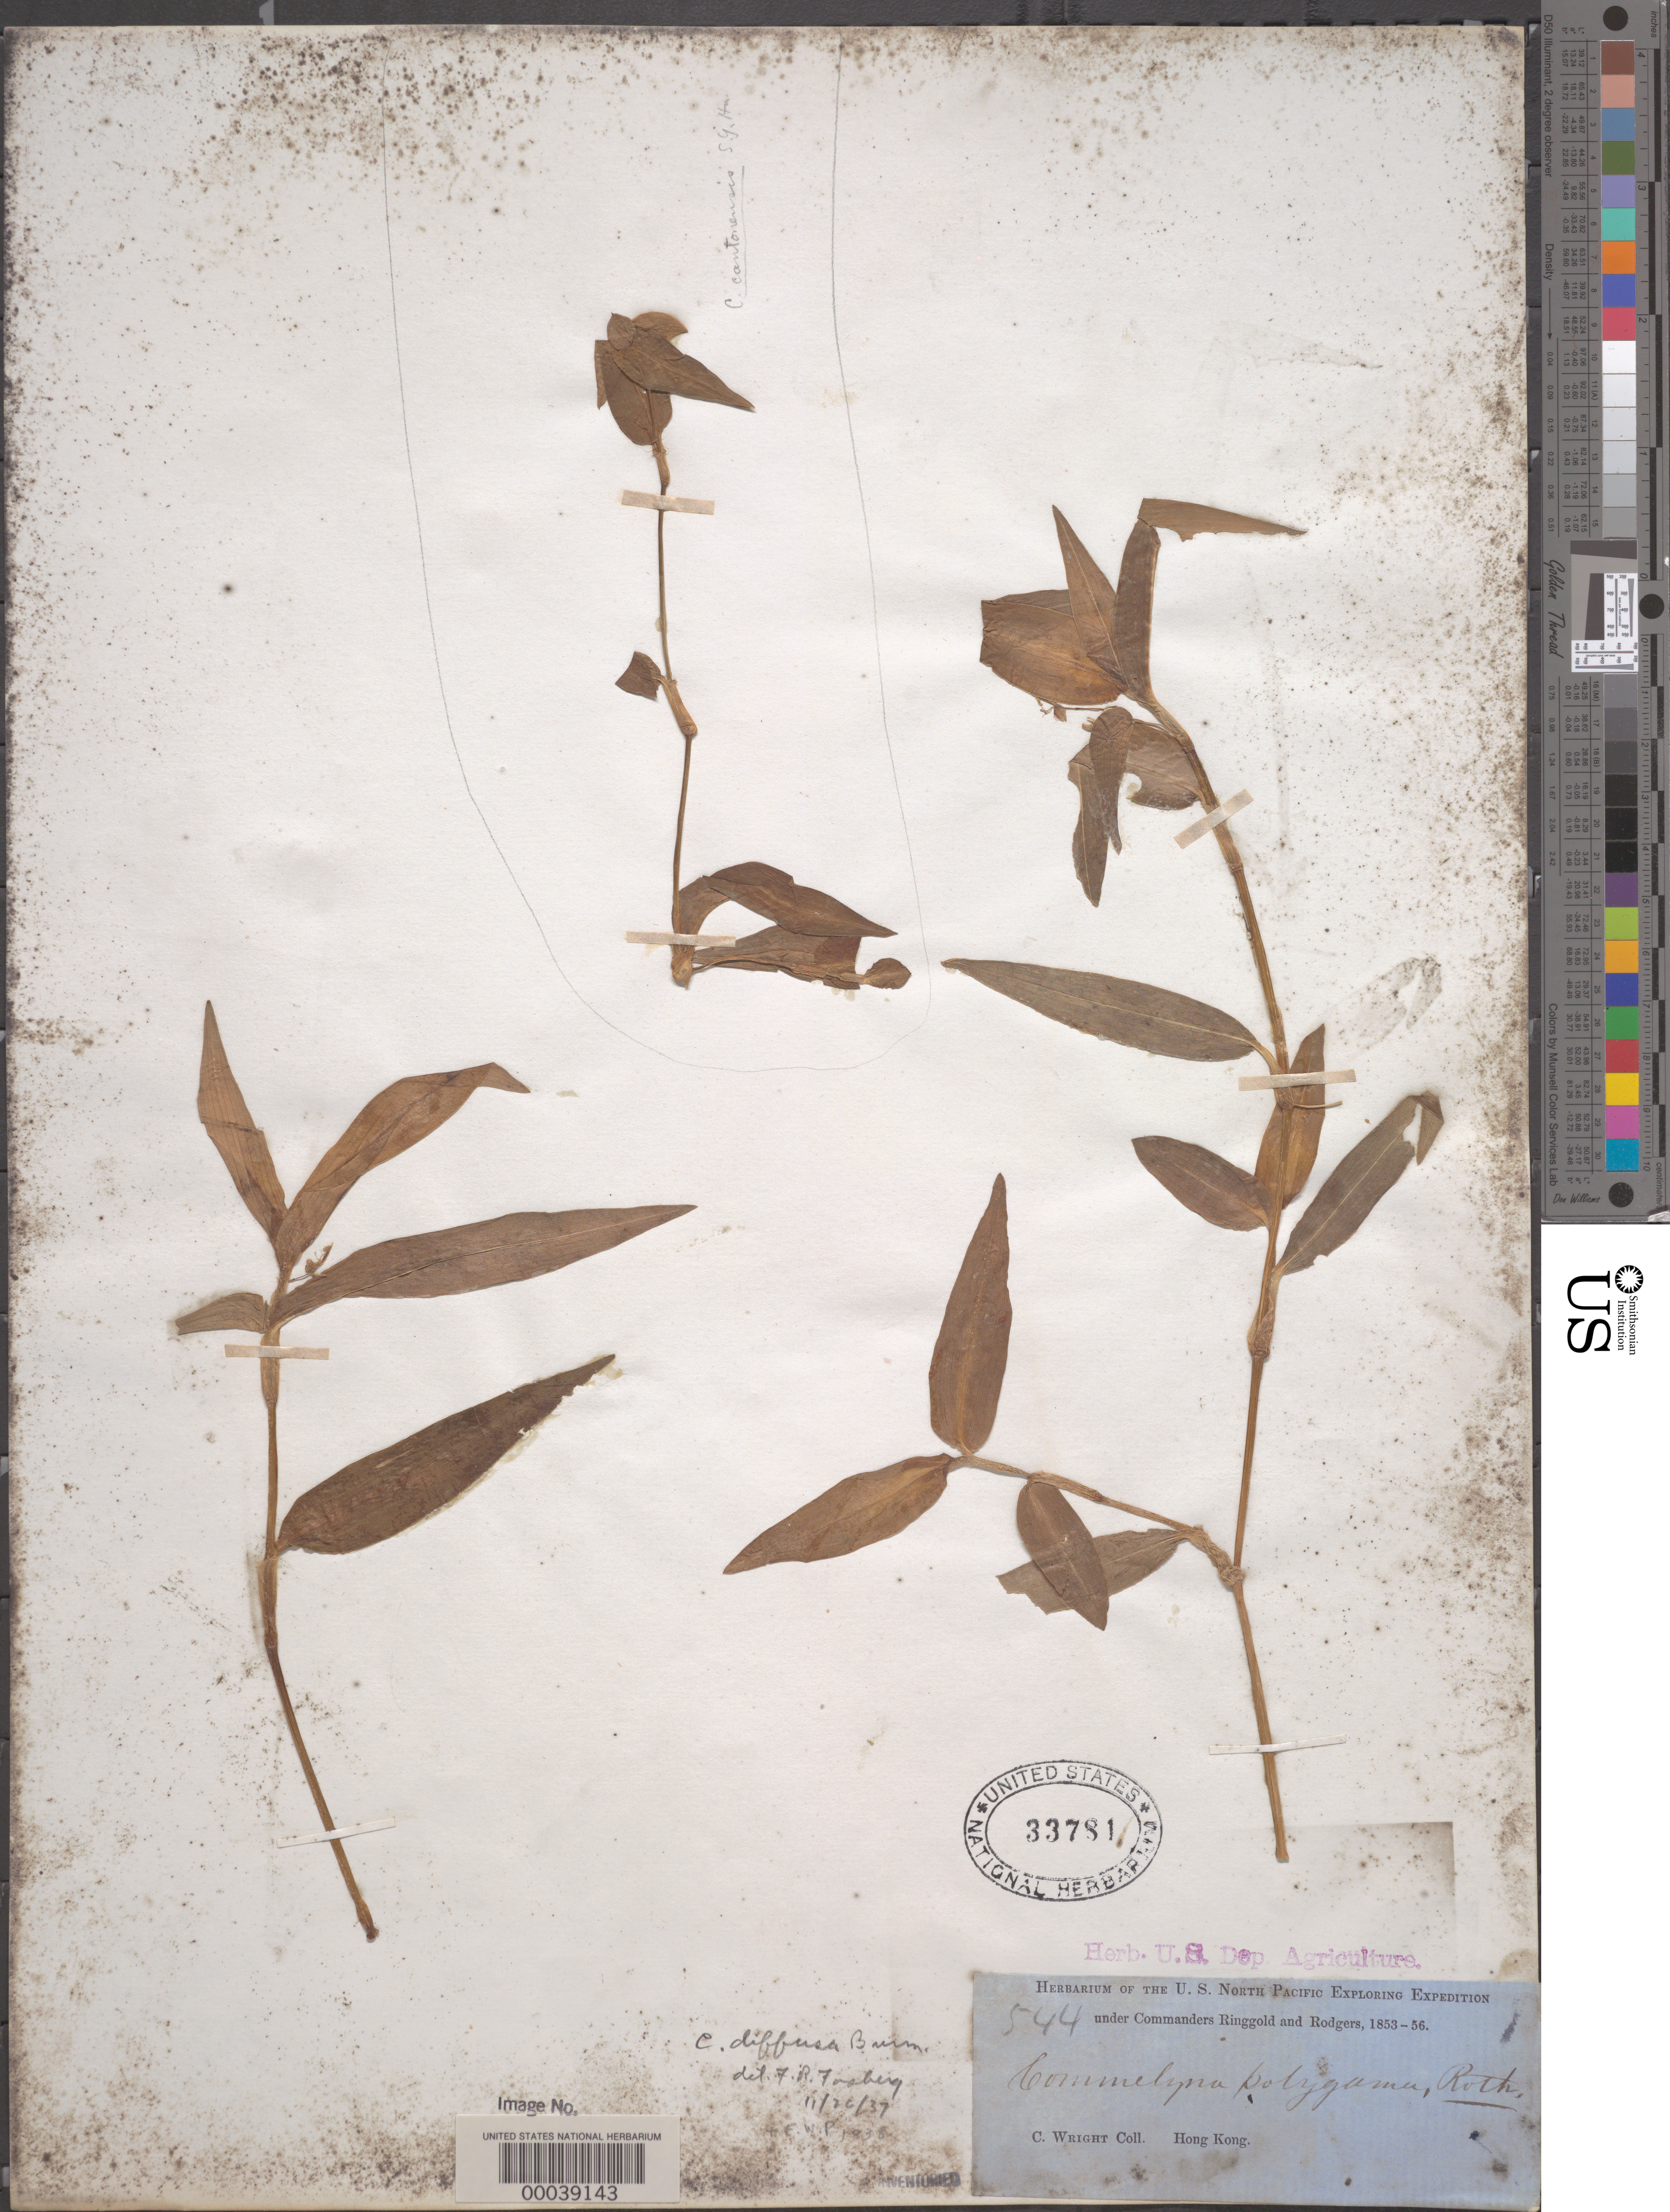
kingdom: Plantae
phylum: Tracheophyta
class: Liliopsida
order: Commelinales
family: Commelinaceae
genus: Commelina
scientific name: Commelina diffusa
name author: Burm. f.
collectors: C. Wright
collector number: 544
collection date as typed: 1853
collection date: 1853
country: China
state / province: Hong Kong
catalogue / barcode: US 33781